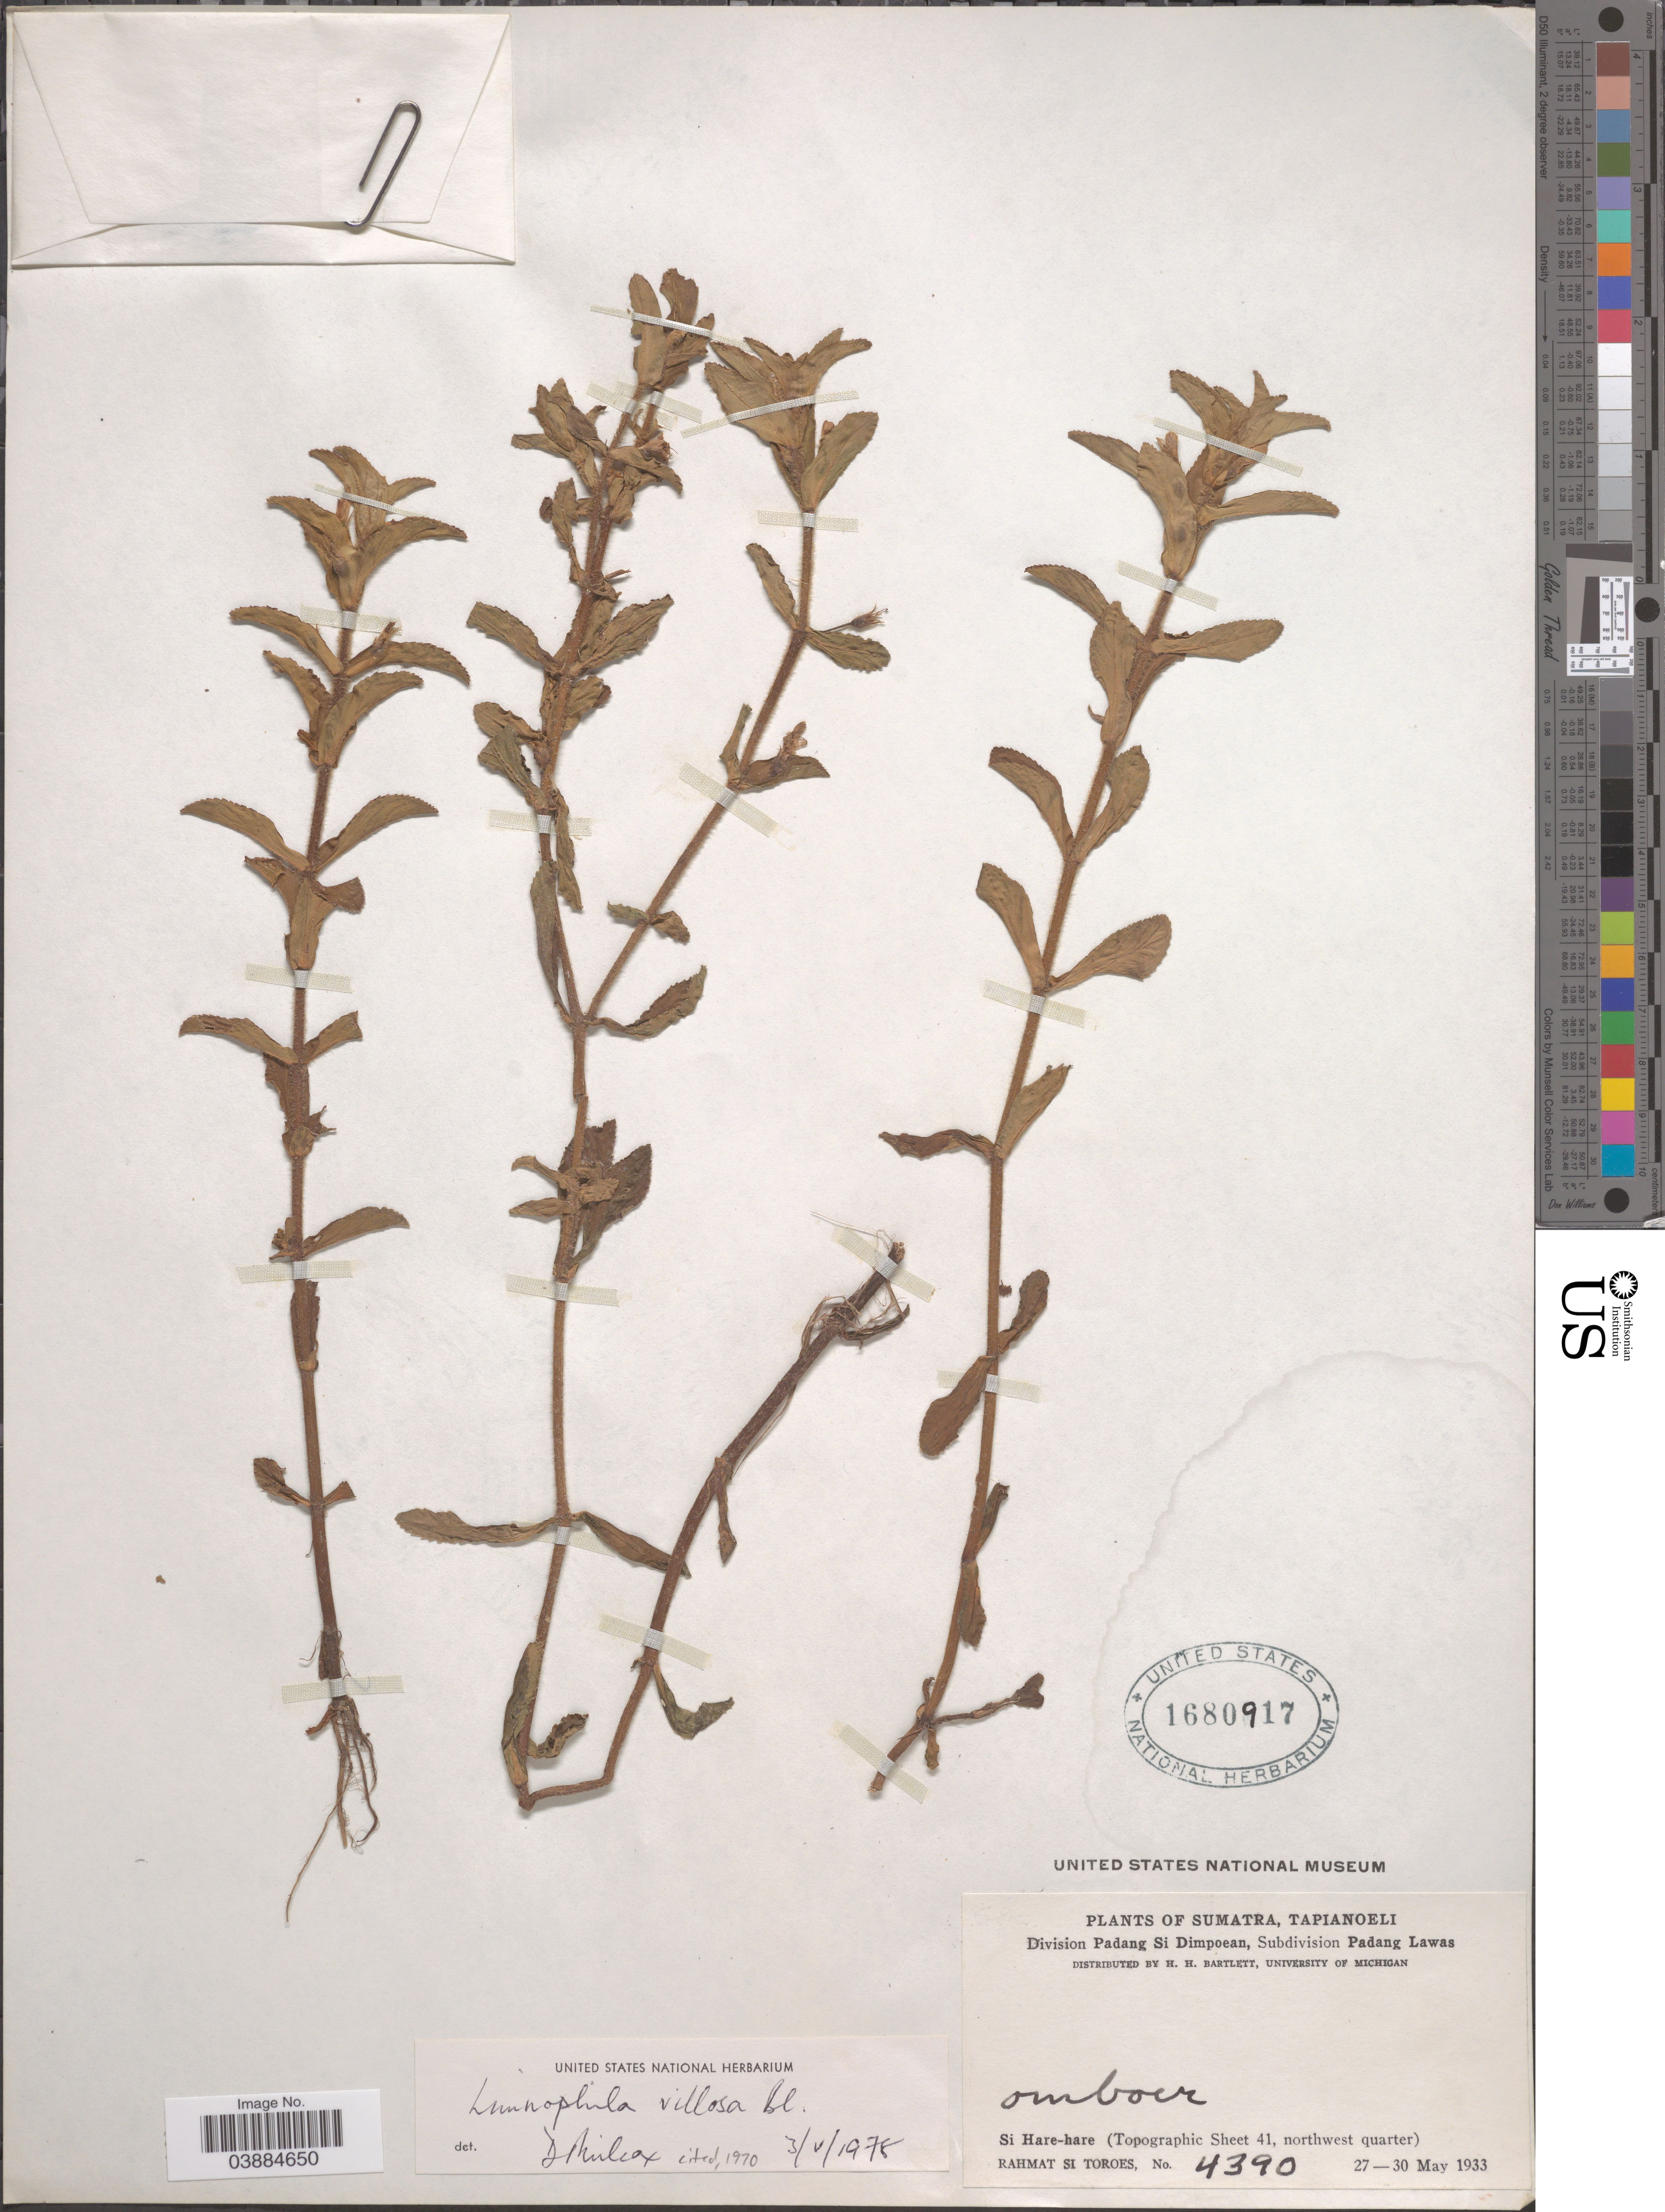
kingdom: Plantae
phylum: Tracheophyta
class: Magnoliopsida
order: Lamiales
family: Plantaginaceae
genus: Limnophila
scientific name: Limnophila villosa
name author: Blume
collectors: Rahmat Si Boeea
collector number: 4390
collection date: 1933-05-27/1933-05-30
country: Indonesia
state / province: Sumatra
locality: Tapianoeli. Division Padang Si Dimpoean, Subdivision Padang Lawas. Si Hare-hare (Topographic Sheet 41, northwest quarter).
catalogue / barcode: US 1680917